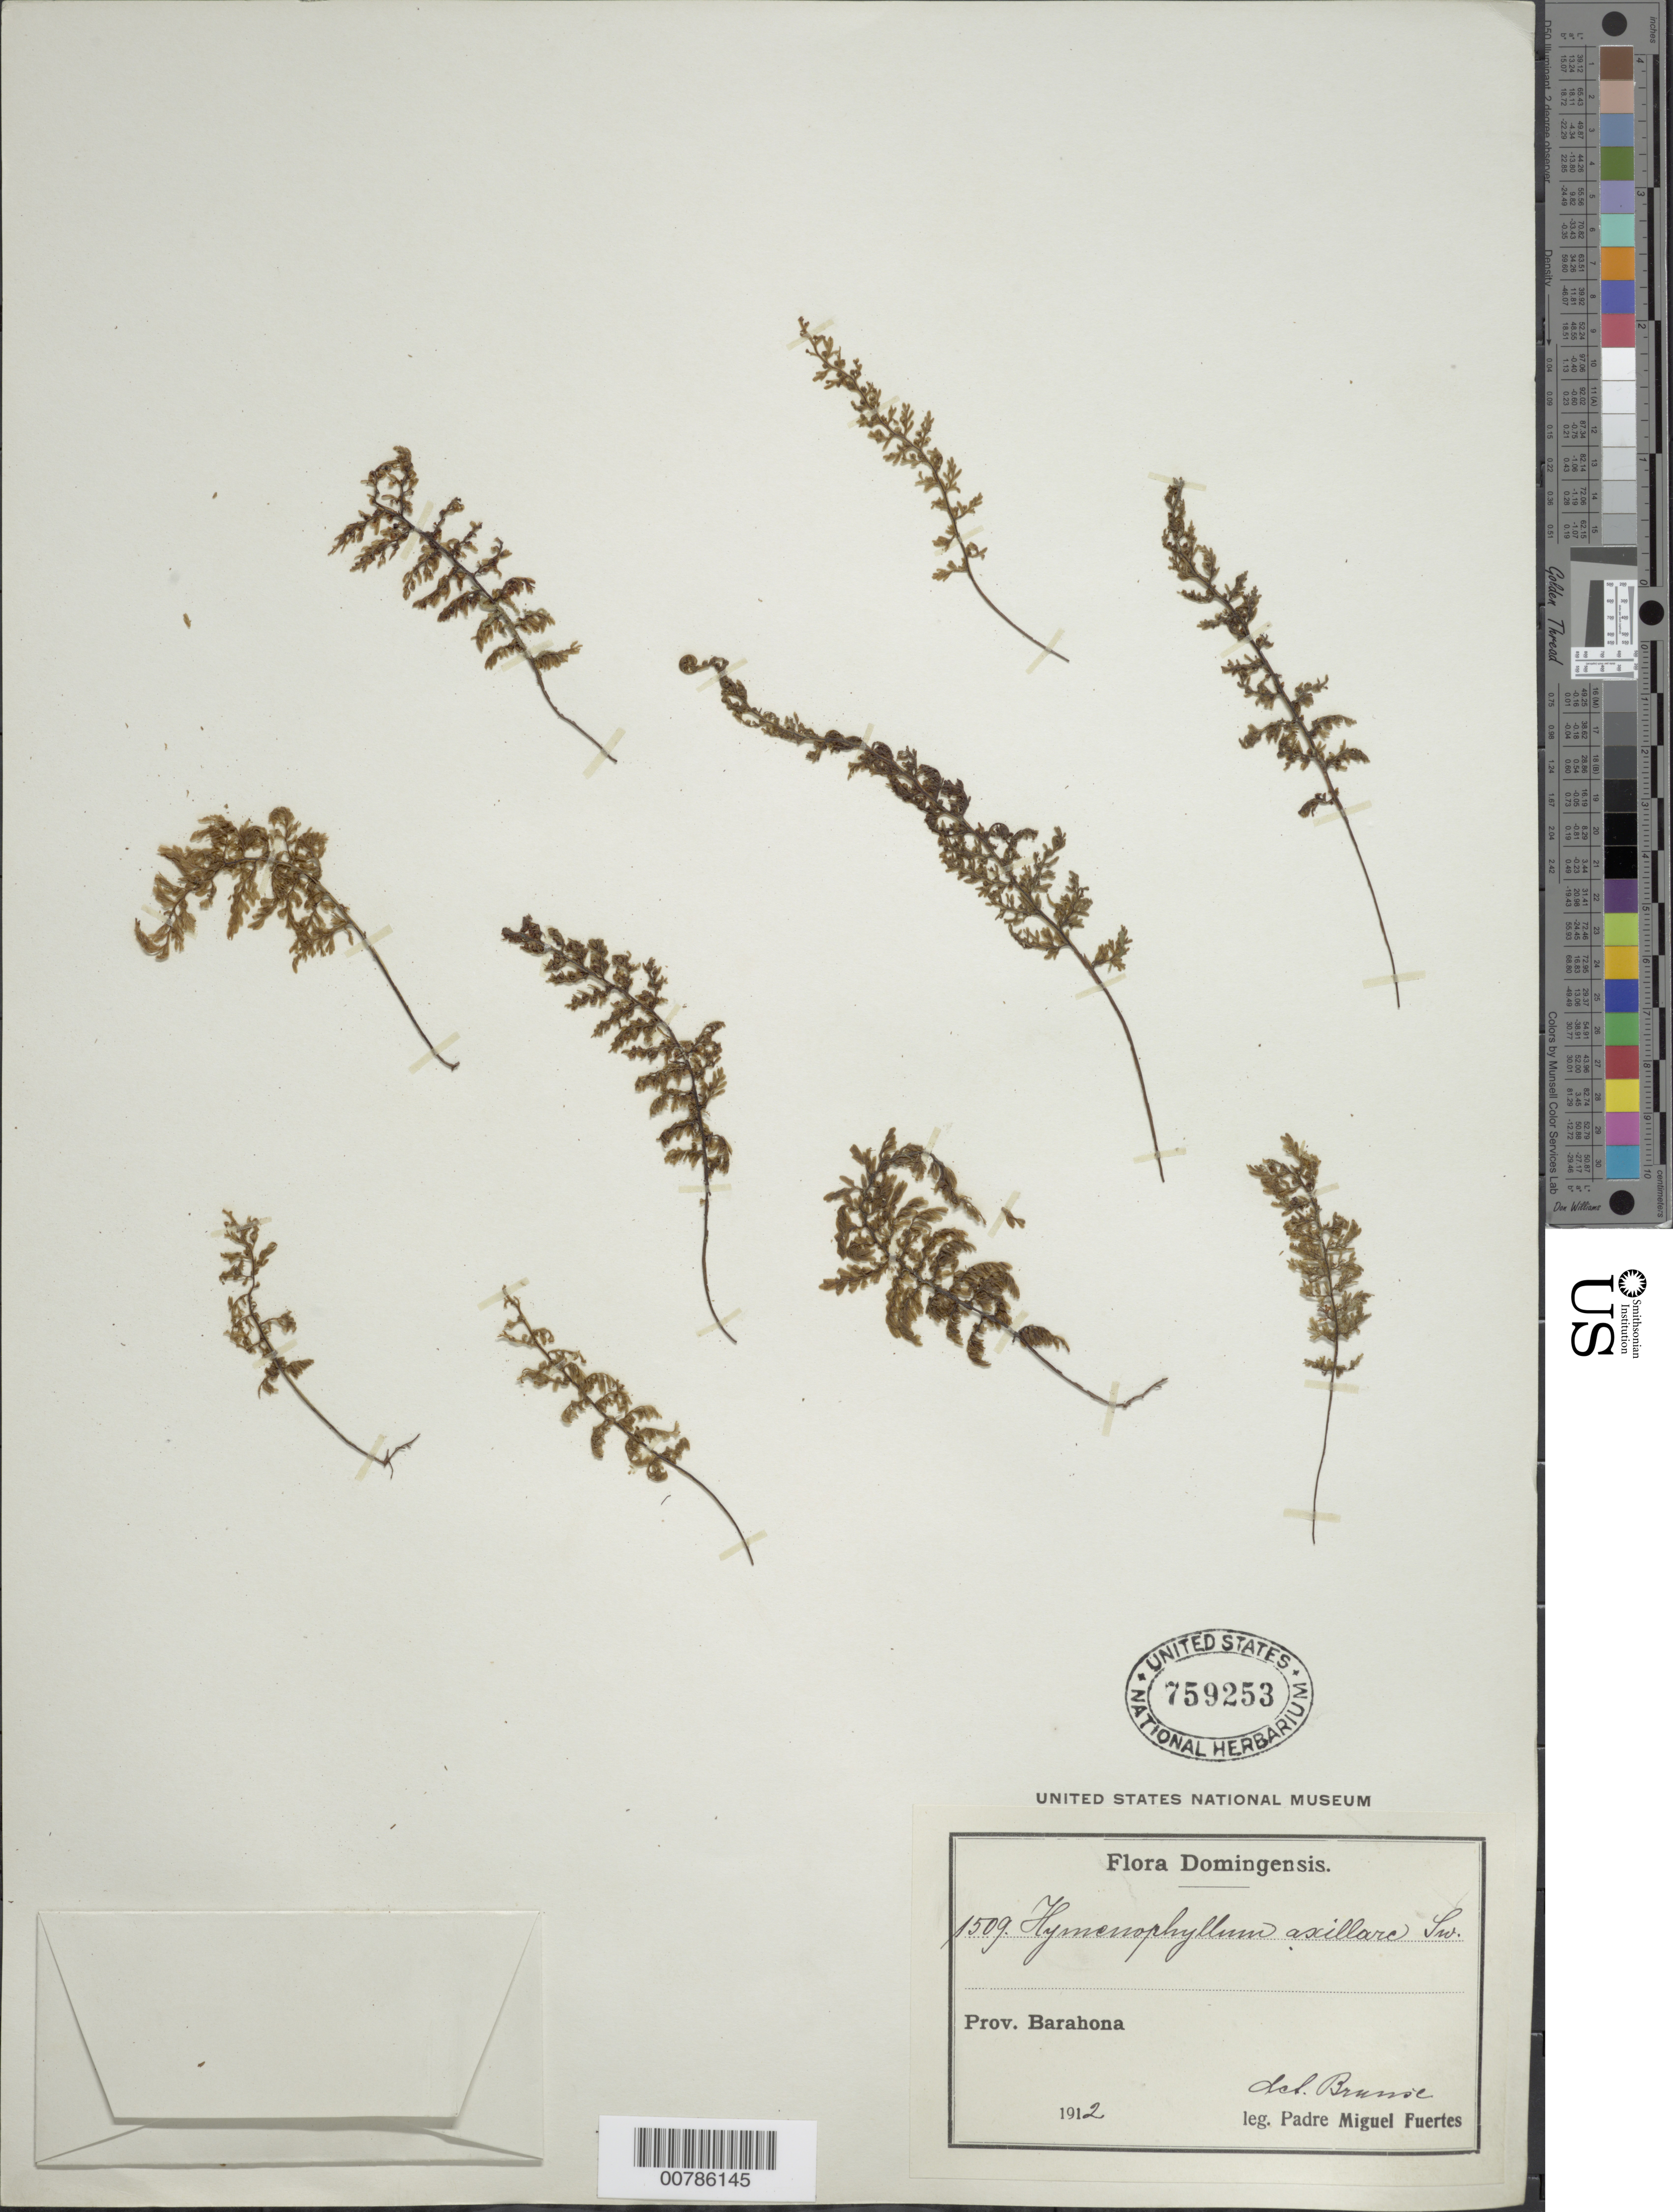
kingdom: Plantae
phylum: Tracheophyta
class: Polypodiopsida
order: Hymenophyllales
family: Hymenophyllaceae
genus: Hymenophyllum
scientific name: Hymenophyllum axillare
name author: Sw.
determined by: Brause, G. G. W.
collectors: M. D. Fuertes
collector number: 1509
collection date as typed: Apr 1912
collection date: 1912-04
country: Dominican Republic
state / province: Baoruco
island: Hispaniola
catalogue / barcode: US 759253